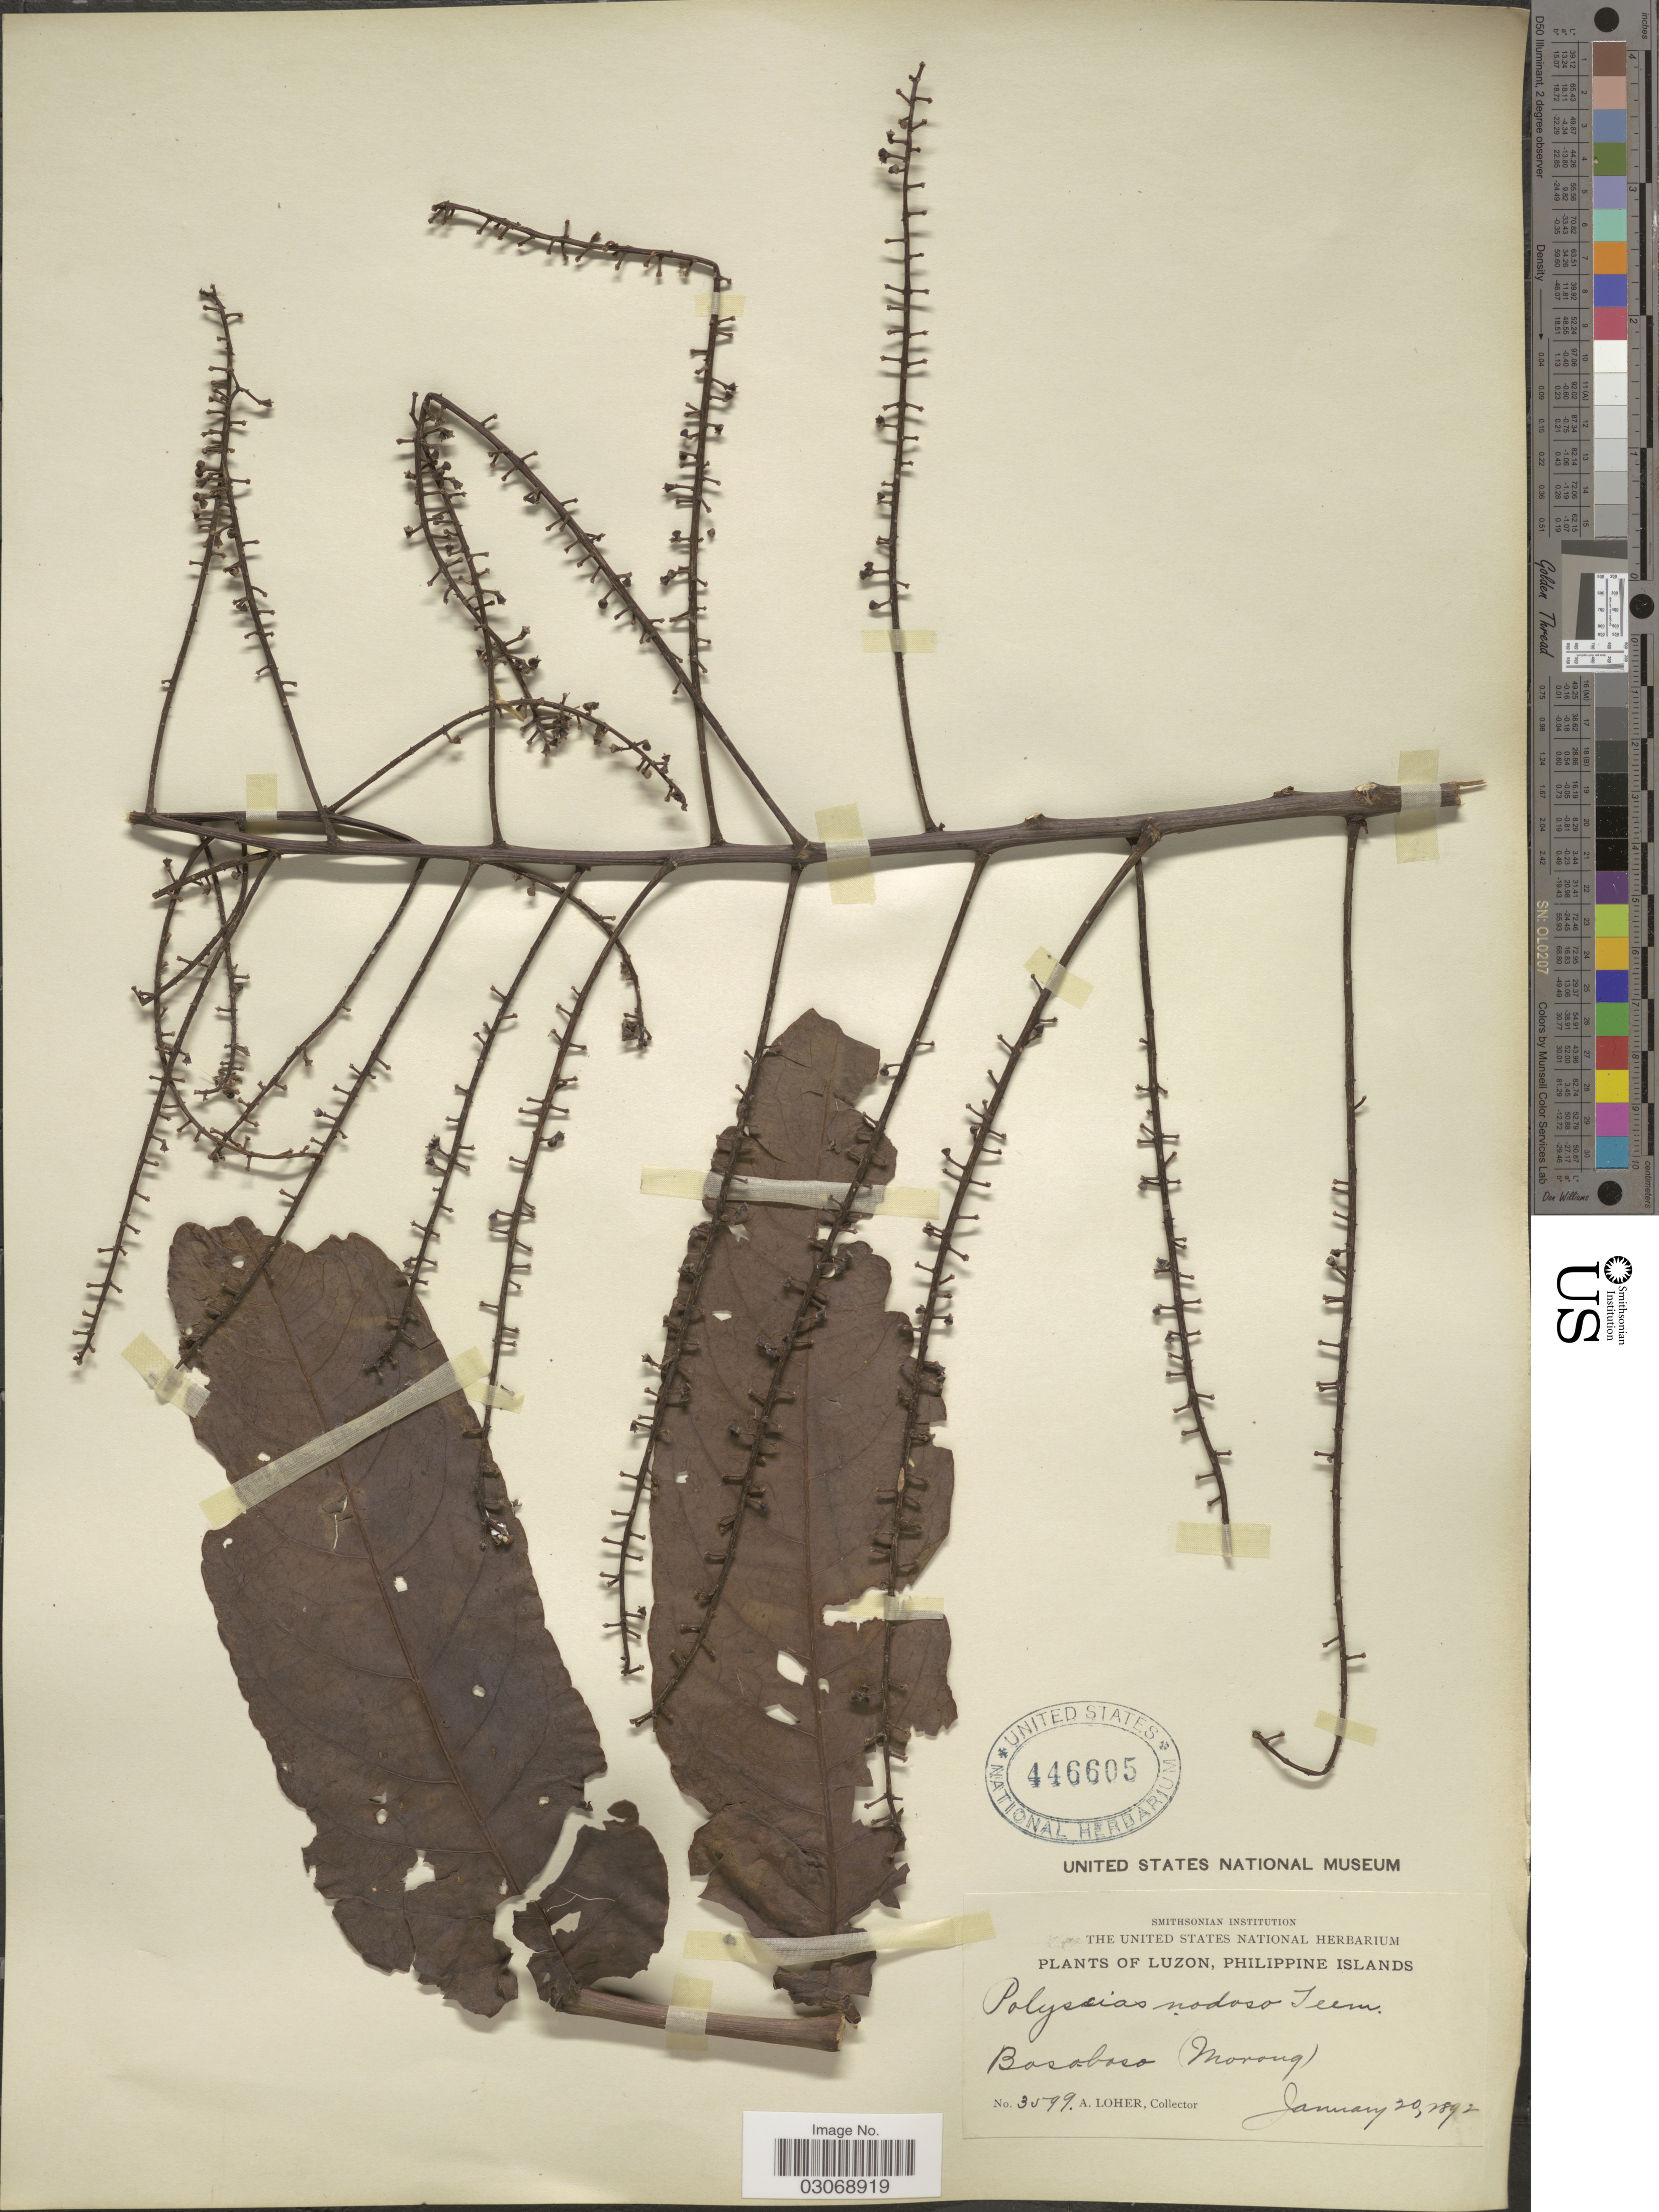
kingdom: Plantae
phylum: Tracheophyta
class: Magnoliopsida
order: Apiales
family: Araliaceae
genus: Polyscias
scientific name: Polyscias nodosa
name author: (Blume) Seem.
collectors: A. Loher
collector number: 3599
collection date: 1892-01-20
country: Philippines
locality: Luzon, Philippine Islands. Bosoboso (Morong).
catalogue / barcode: US 446605